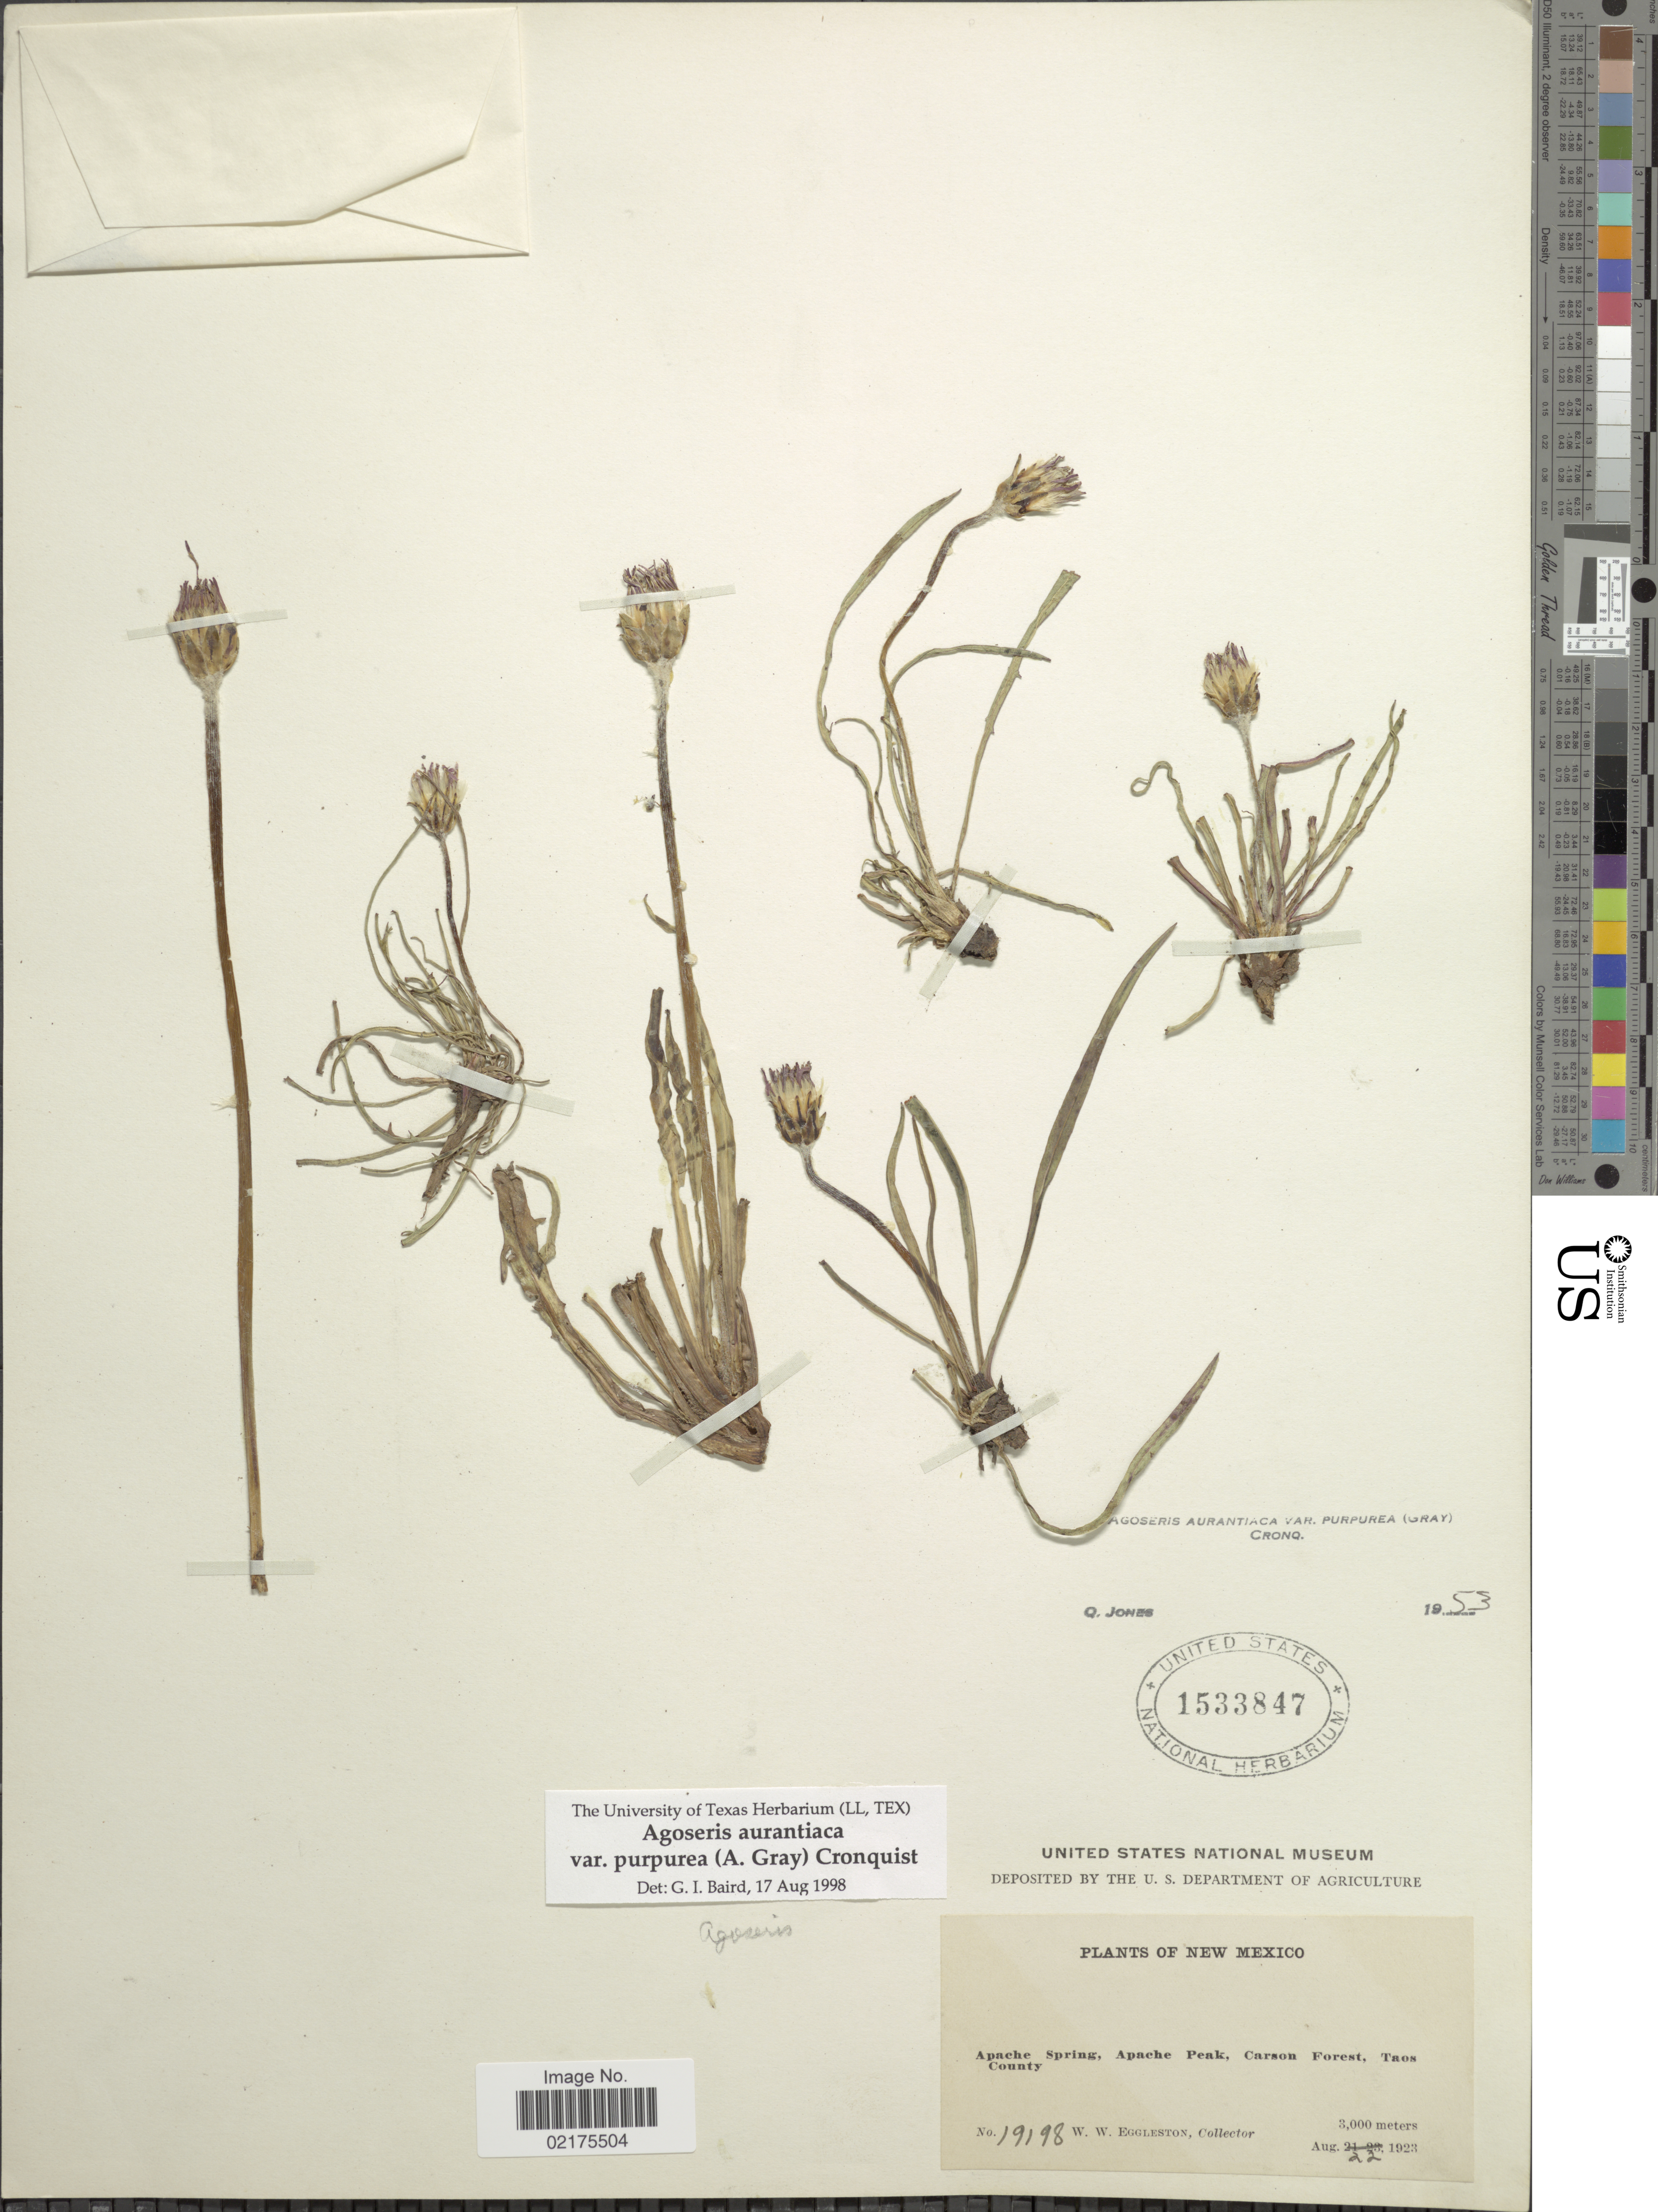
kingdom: Plantae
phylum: Tracheophyta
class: Magnoliopsida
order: Asterales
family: Asteraceae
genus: Agoseris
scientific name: Agoseris aurantiaca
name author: (Hook.) Greene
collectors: W. W. Eggleston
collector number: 19198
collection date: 1923-08-22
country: United States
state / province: New Mexico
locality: Apache Spring, Apache Peak, Carson Forest, Taos County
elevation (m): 3000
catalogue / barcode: US 1533847